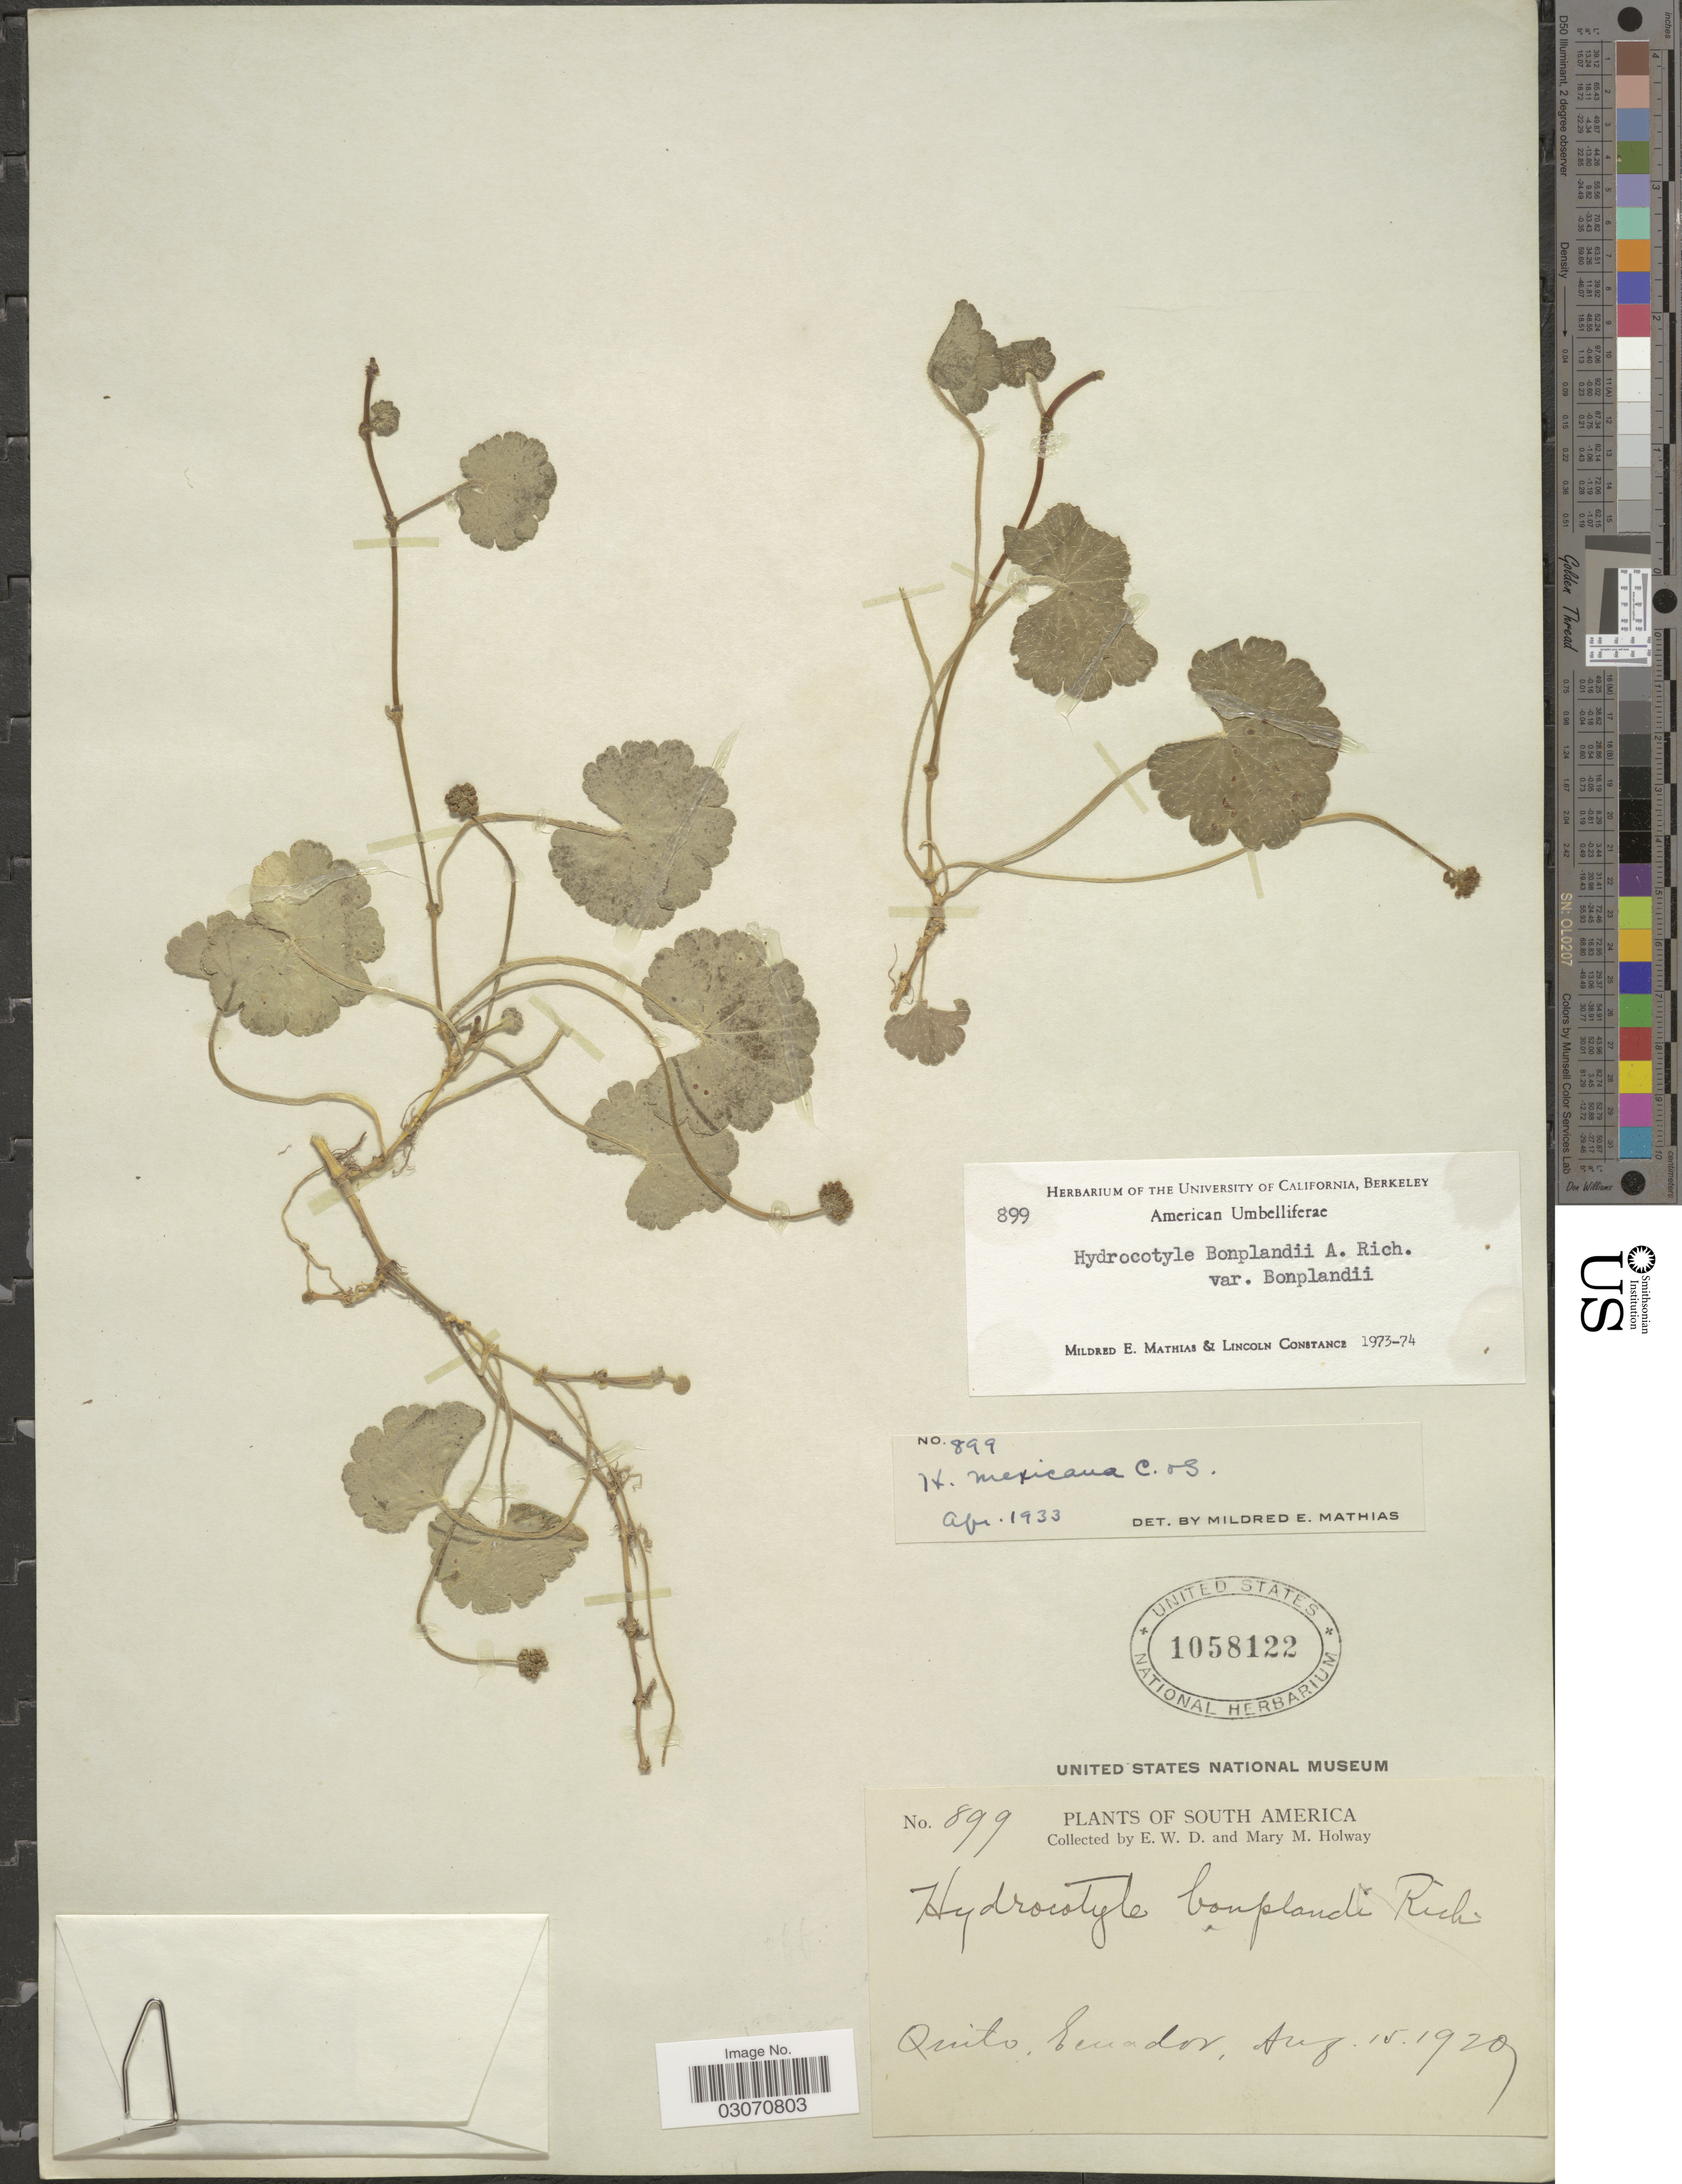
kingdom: Plantae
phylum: Tracheophyta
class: Magnoliopsida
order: Apiales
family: Araliaceae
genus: Hydrocotyle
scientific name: Hydrocotyle bonplandii var. bonplandii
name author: A. Rich.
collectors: E. W. D. Holway & M. M. Holway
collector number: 899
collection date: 1920-08-15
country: Ecuador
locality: Quito.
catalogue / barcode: US 1058122